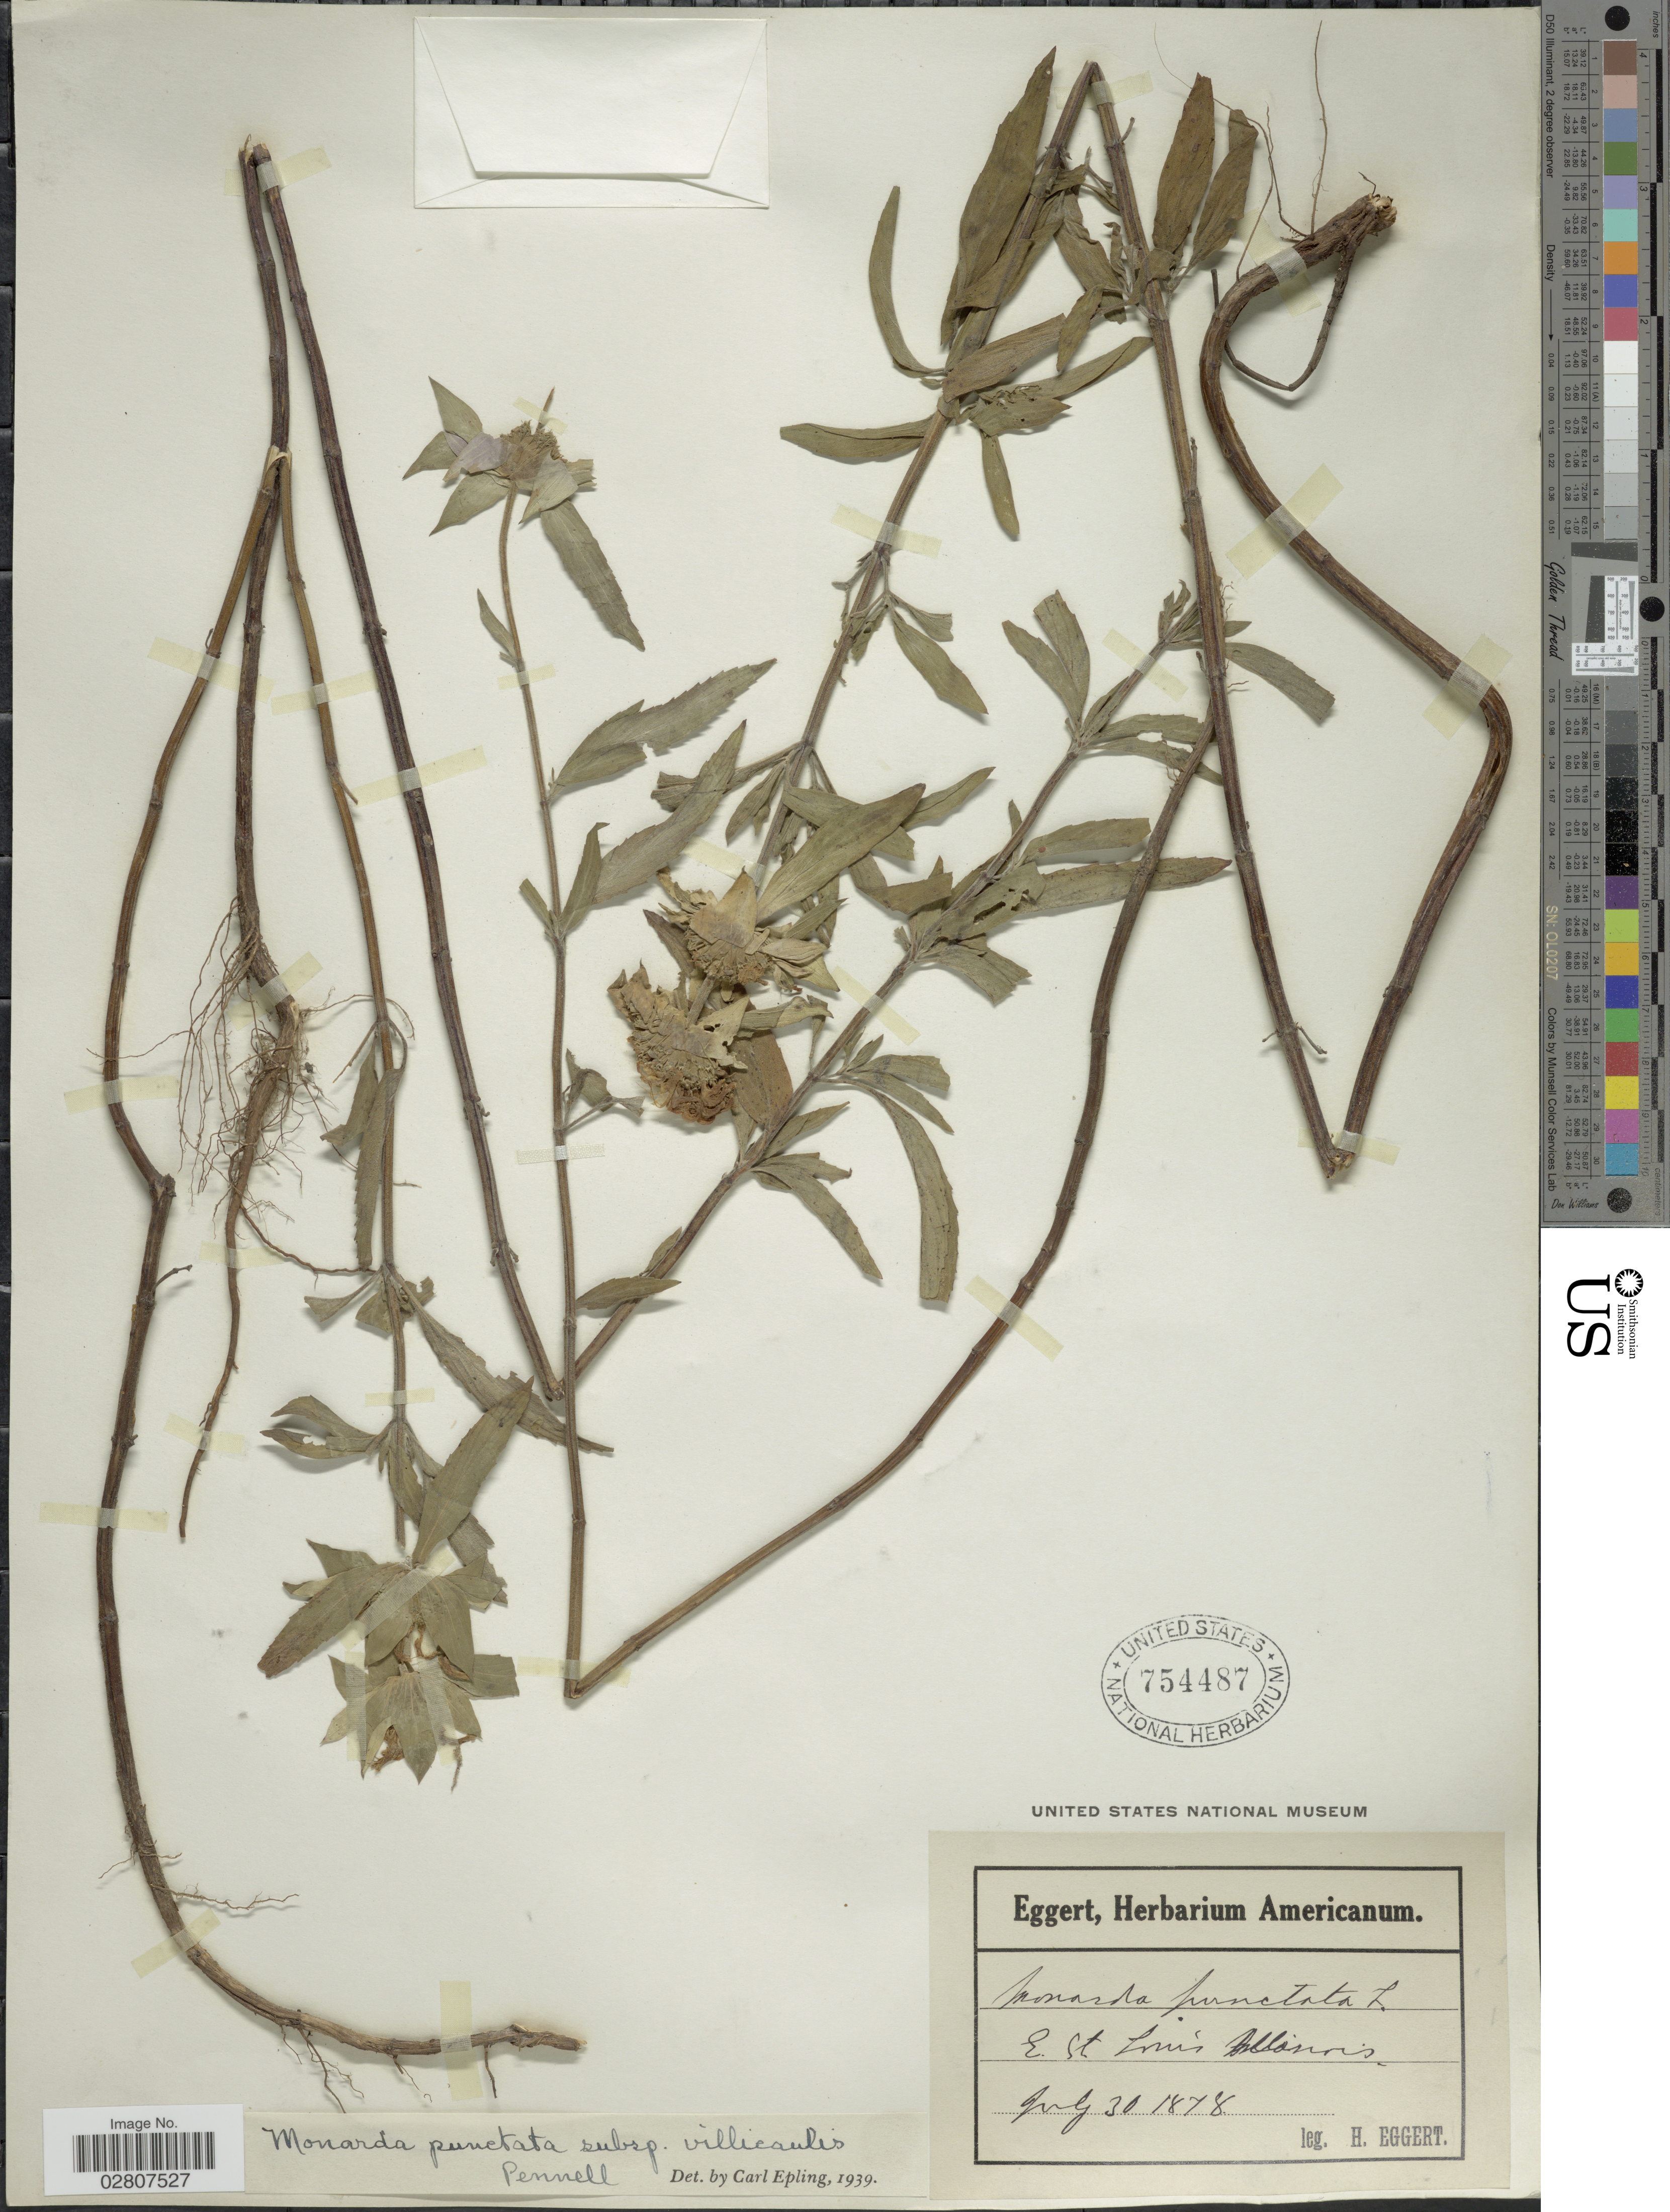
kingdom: Plantae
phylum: Tracheophyta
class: Magnoliopsida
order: Lamiales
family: Lamiaceae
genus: Monarda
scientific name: Monarda punctata var. villicaulis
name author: (Pennell) Shinners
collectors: H. Eggert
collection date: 1878-07-30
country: United States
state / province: Illinois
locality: E. St. Louis, Illinois.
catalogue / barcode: US 754487